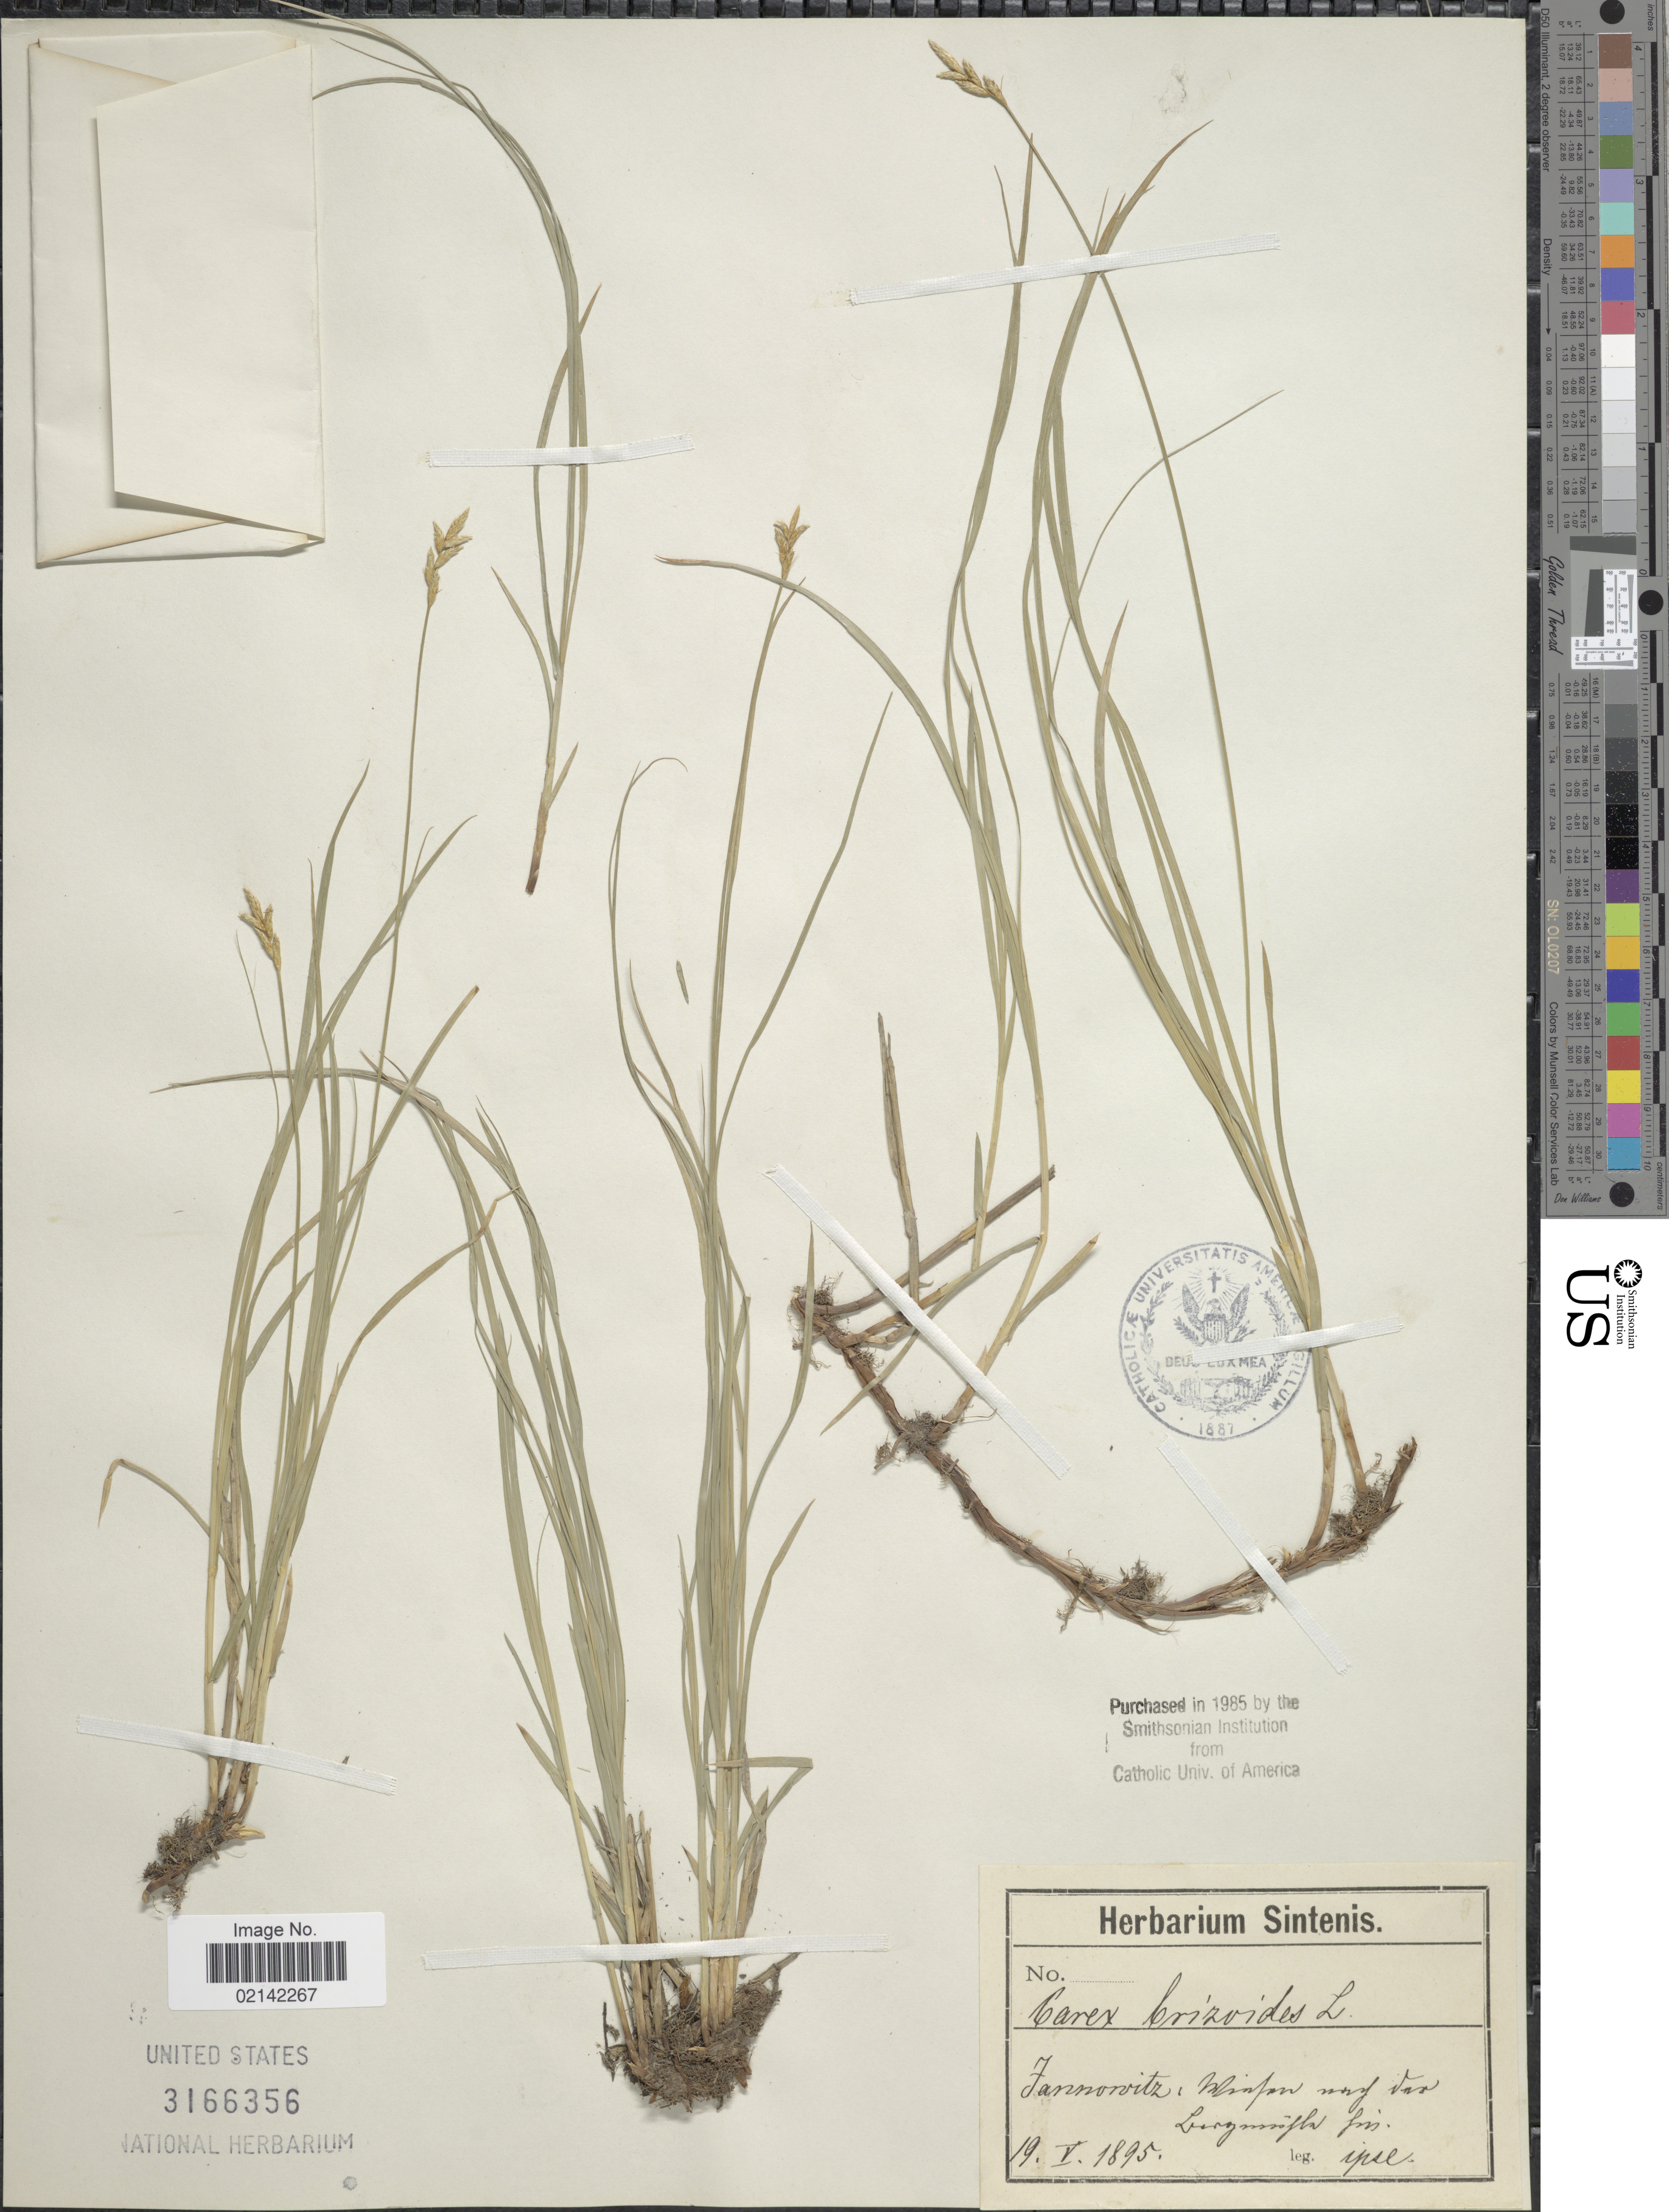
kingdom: Plantae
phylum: Tracheophyta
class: Liliopsida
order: Poales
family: Cyperaceae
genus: Carex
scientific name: Carex brizoides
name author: L.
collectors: -. Sintenis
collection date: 1985-05-19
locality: Fannowitz, Winfen wuf var Leorgsmith fuis [interpreted]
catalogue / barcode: US 3166356